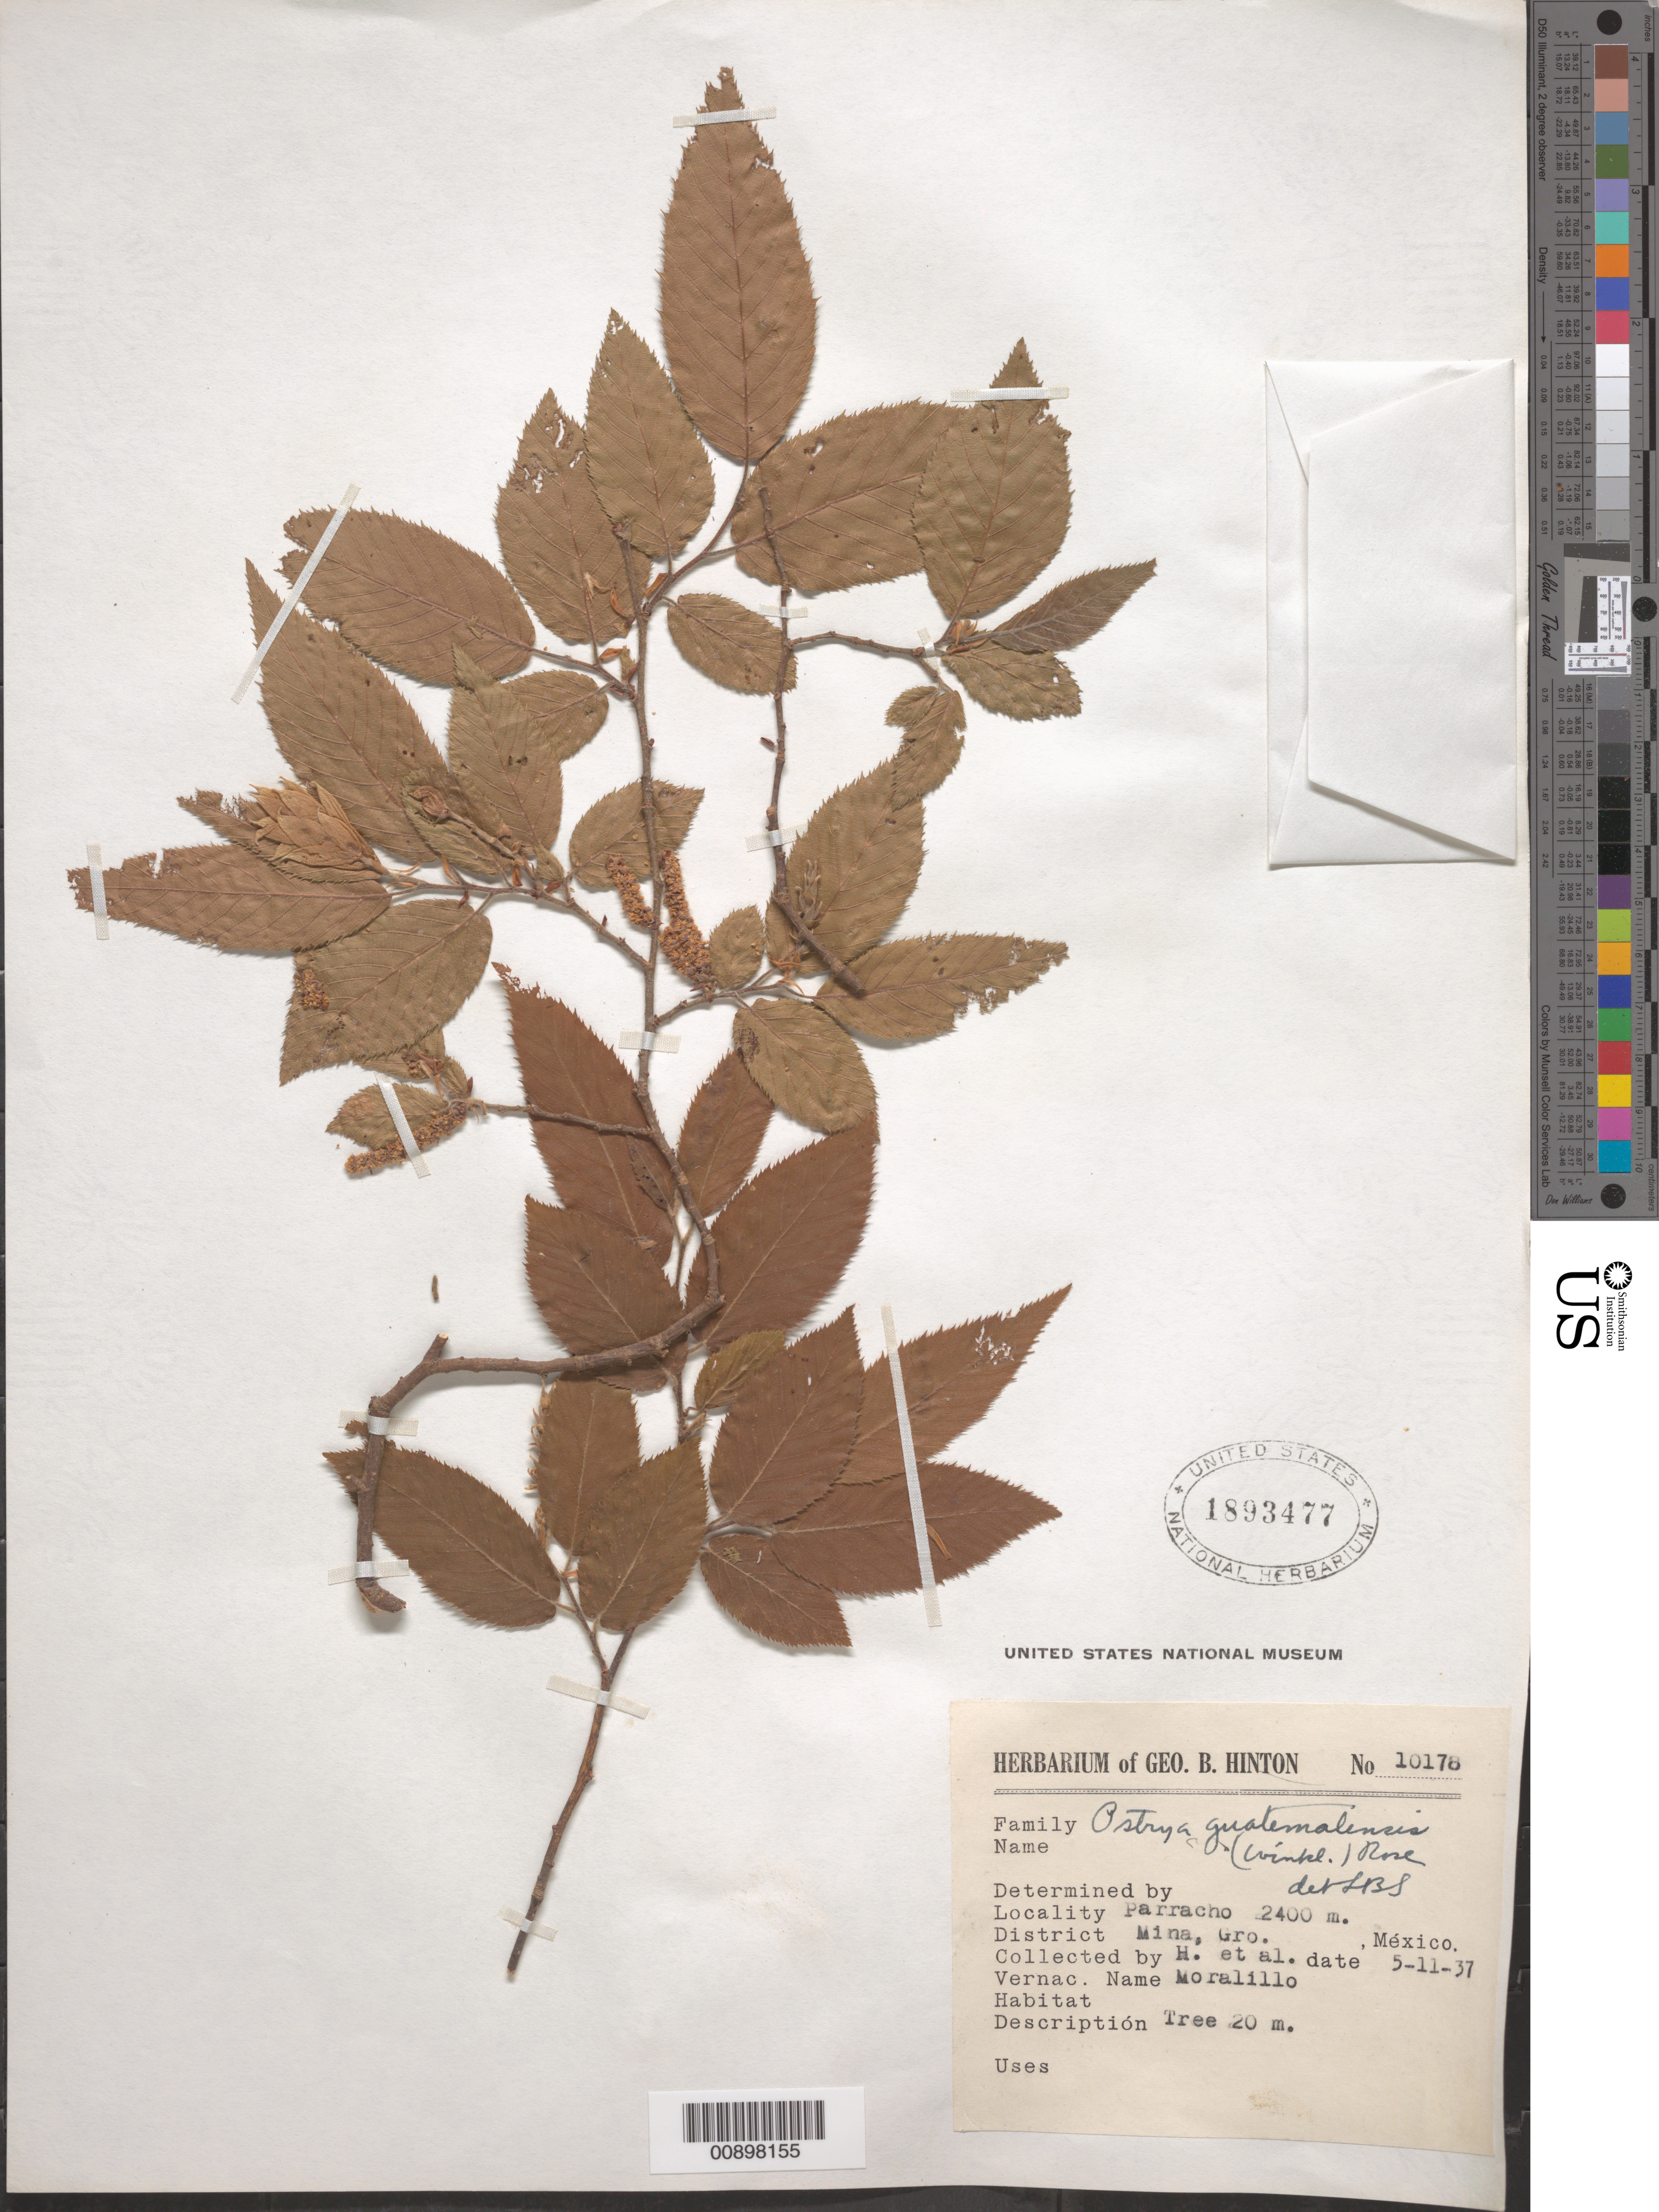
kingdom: Plantae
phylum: Tracheophyta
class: Magnoliopsida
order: Fagales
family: Betulaceae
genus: Ostrya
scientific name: Ostrya guatemalensis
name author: (H.J.P. Winkl.) Rose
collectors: G. B. Hinton & et al.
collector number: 10178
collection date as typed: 11 May 1937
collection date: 1937-05-11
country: Mexico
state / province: Guerrero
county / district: Mina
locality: Parracho, District Mina, Guerrero.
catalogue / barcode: US 1893477